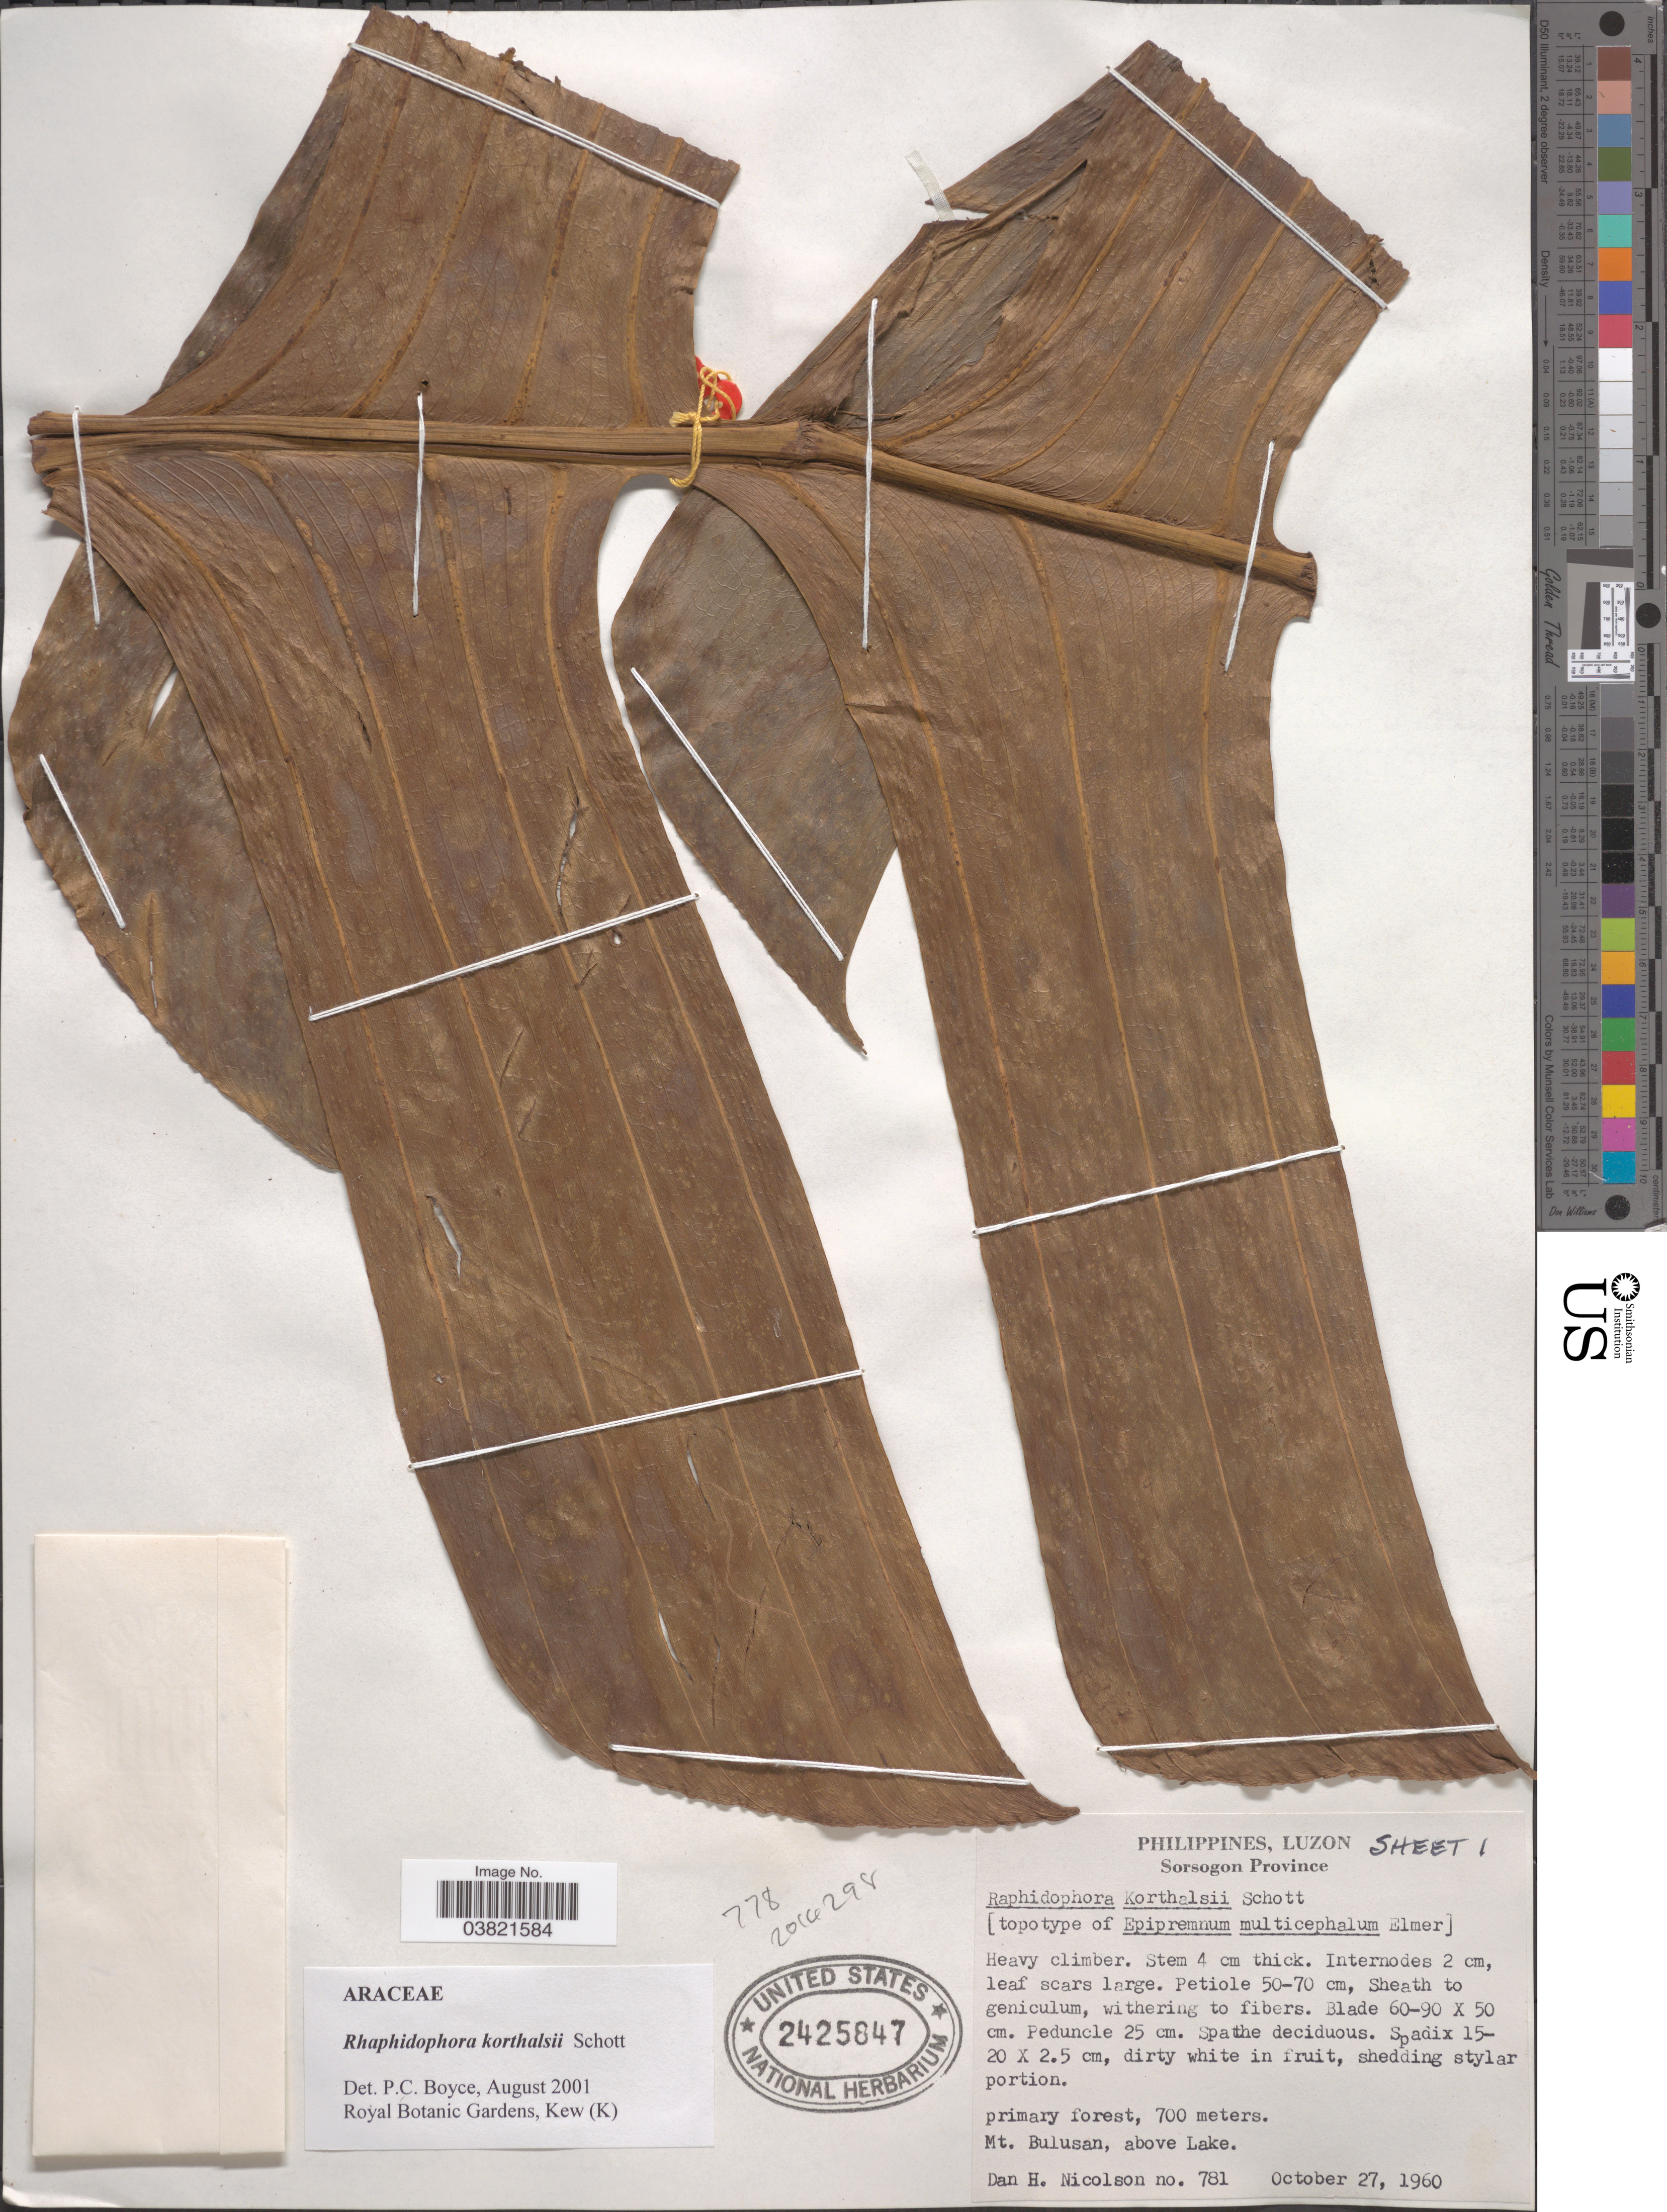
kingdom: Plantae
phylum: Tracheophyta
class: Liliopsida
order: Alismatales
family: Araceae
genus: Rhaphidophora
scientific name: Rhaphidophora korthalsii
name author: Schott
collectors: D. H. Nicolson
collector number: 781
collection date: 1960-10-27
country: Philippines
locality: Luzon. Sorsogon Province. Mt. Bulusan, above Lake.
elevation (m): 700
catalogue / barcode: US 2425847